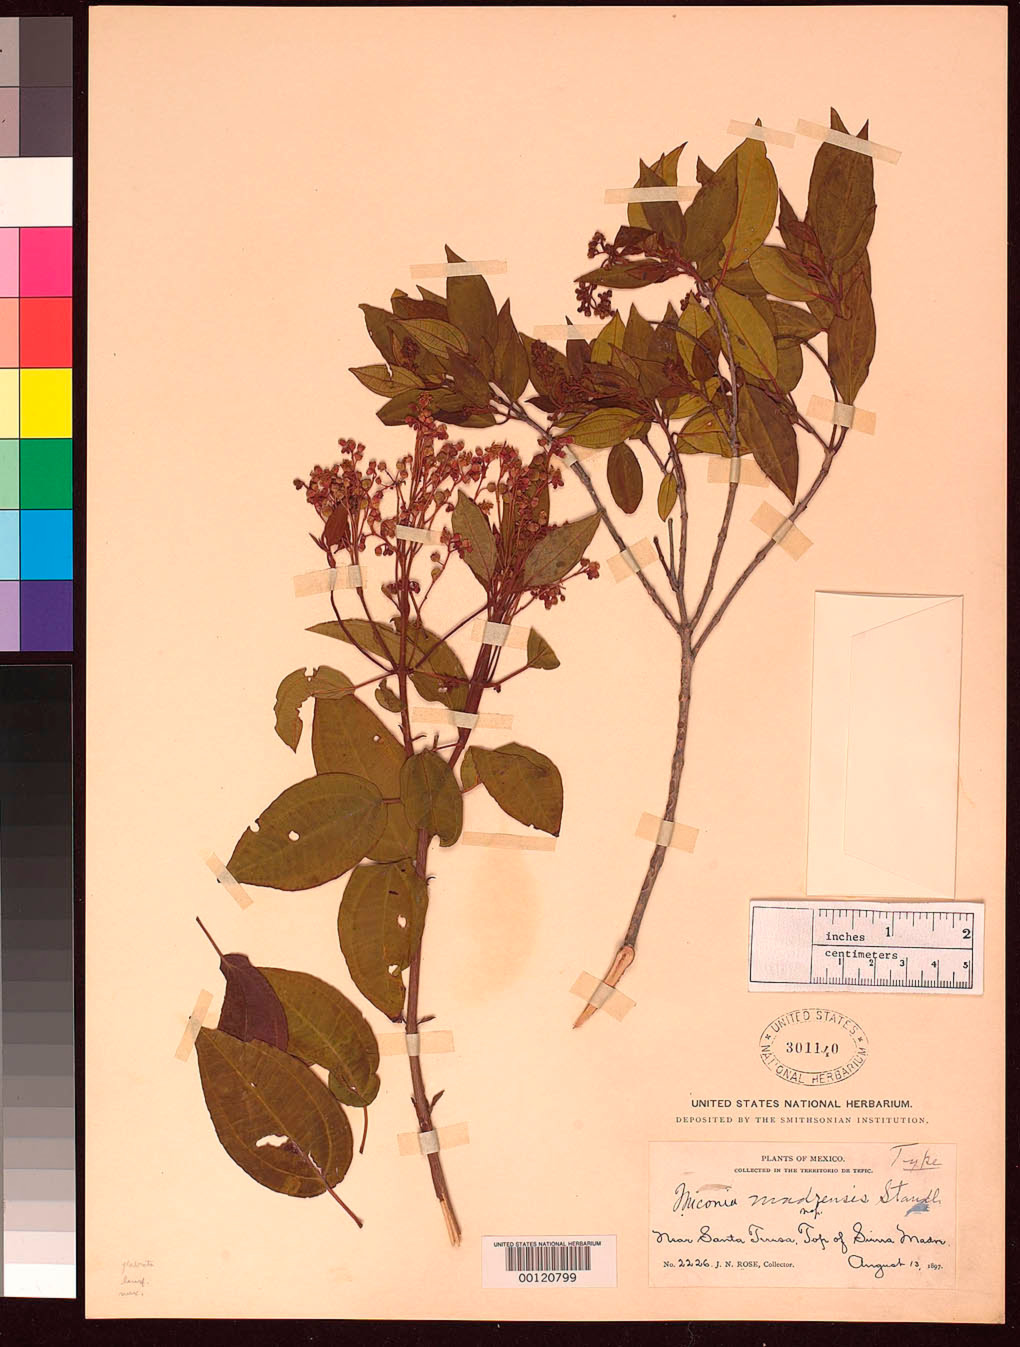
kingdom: Plantae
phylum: Tracheophyta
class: Magnoliopsida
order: Myrtales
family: Melastomataceae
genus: Miconia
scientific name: Miconia madrensis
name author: Standl.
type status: Holotype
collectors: J. N. Rose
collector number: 2226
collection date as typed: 13 Aug 1897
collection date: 1897-08-13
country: Mexico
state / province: Nayarit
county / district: Tepic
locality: Sierra Madre, near Santa Teresa.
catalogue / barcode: US 301140